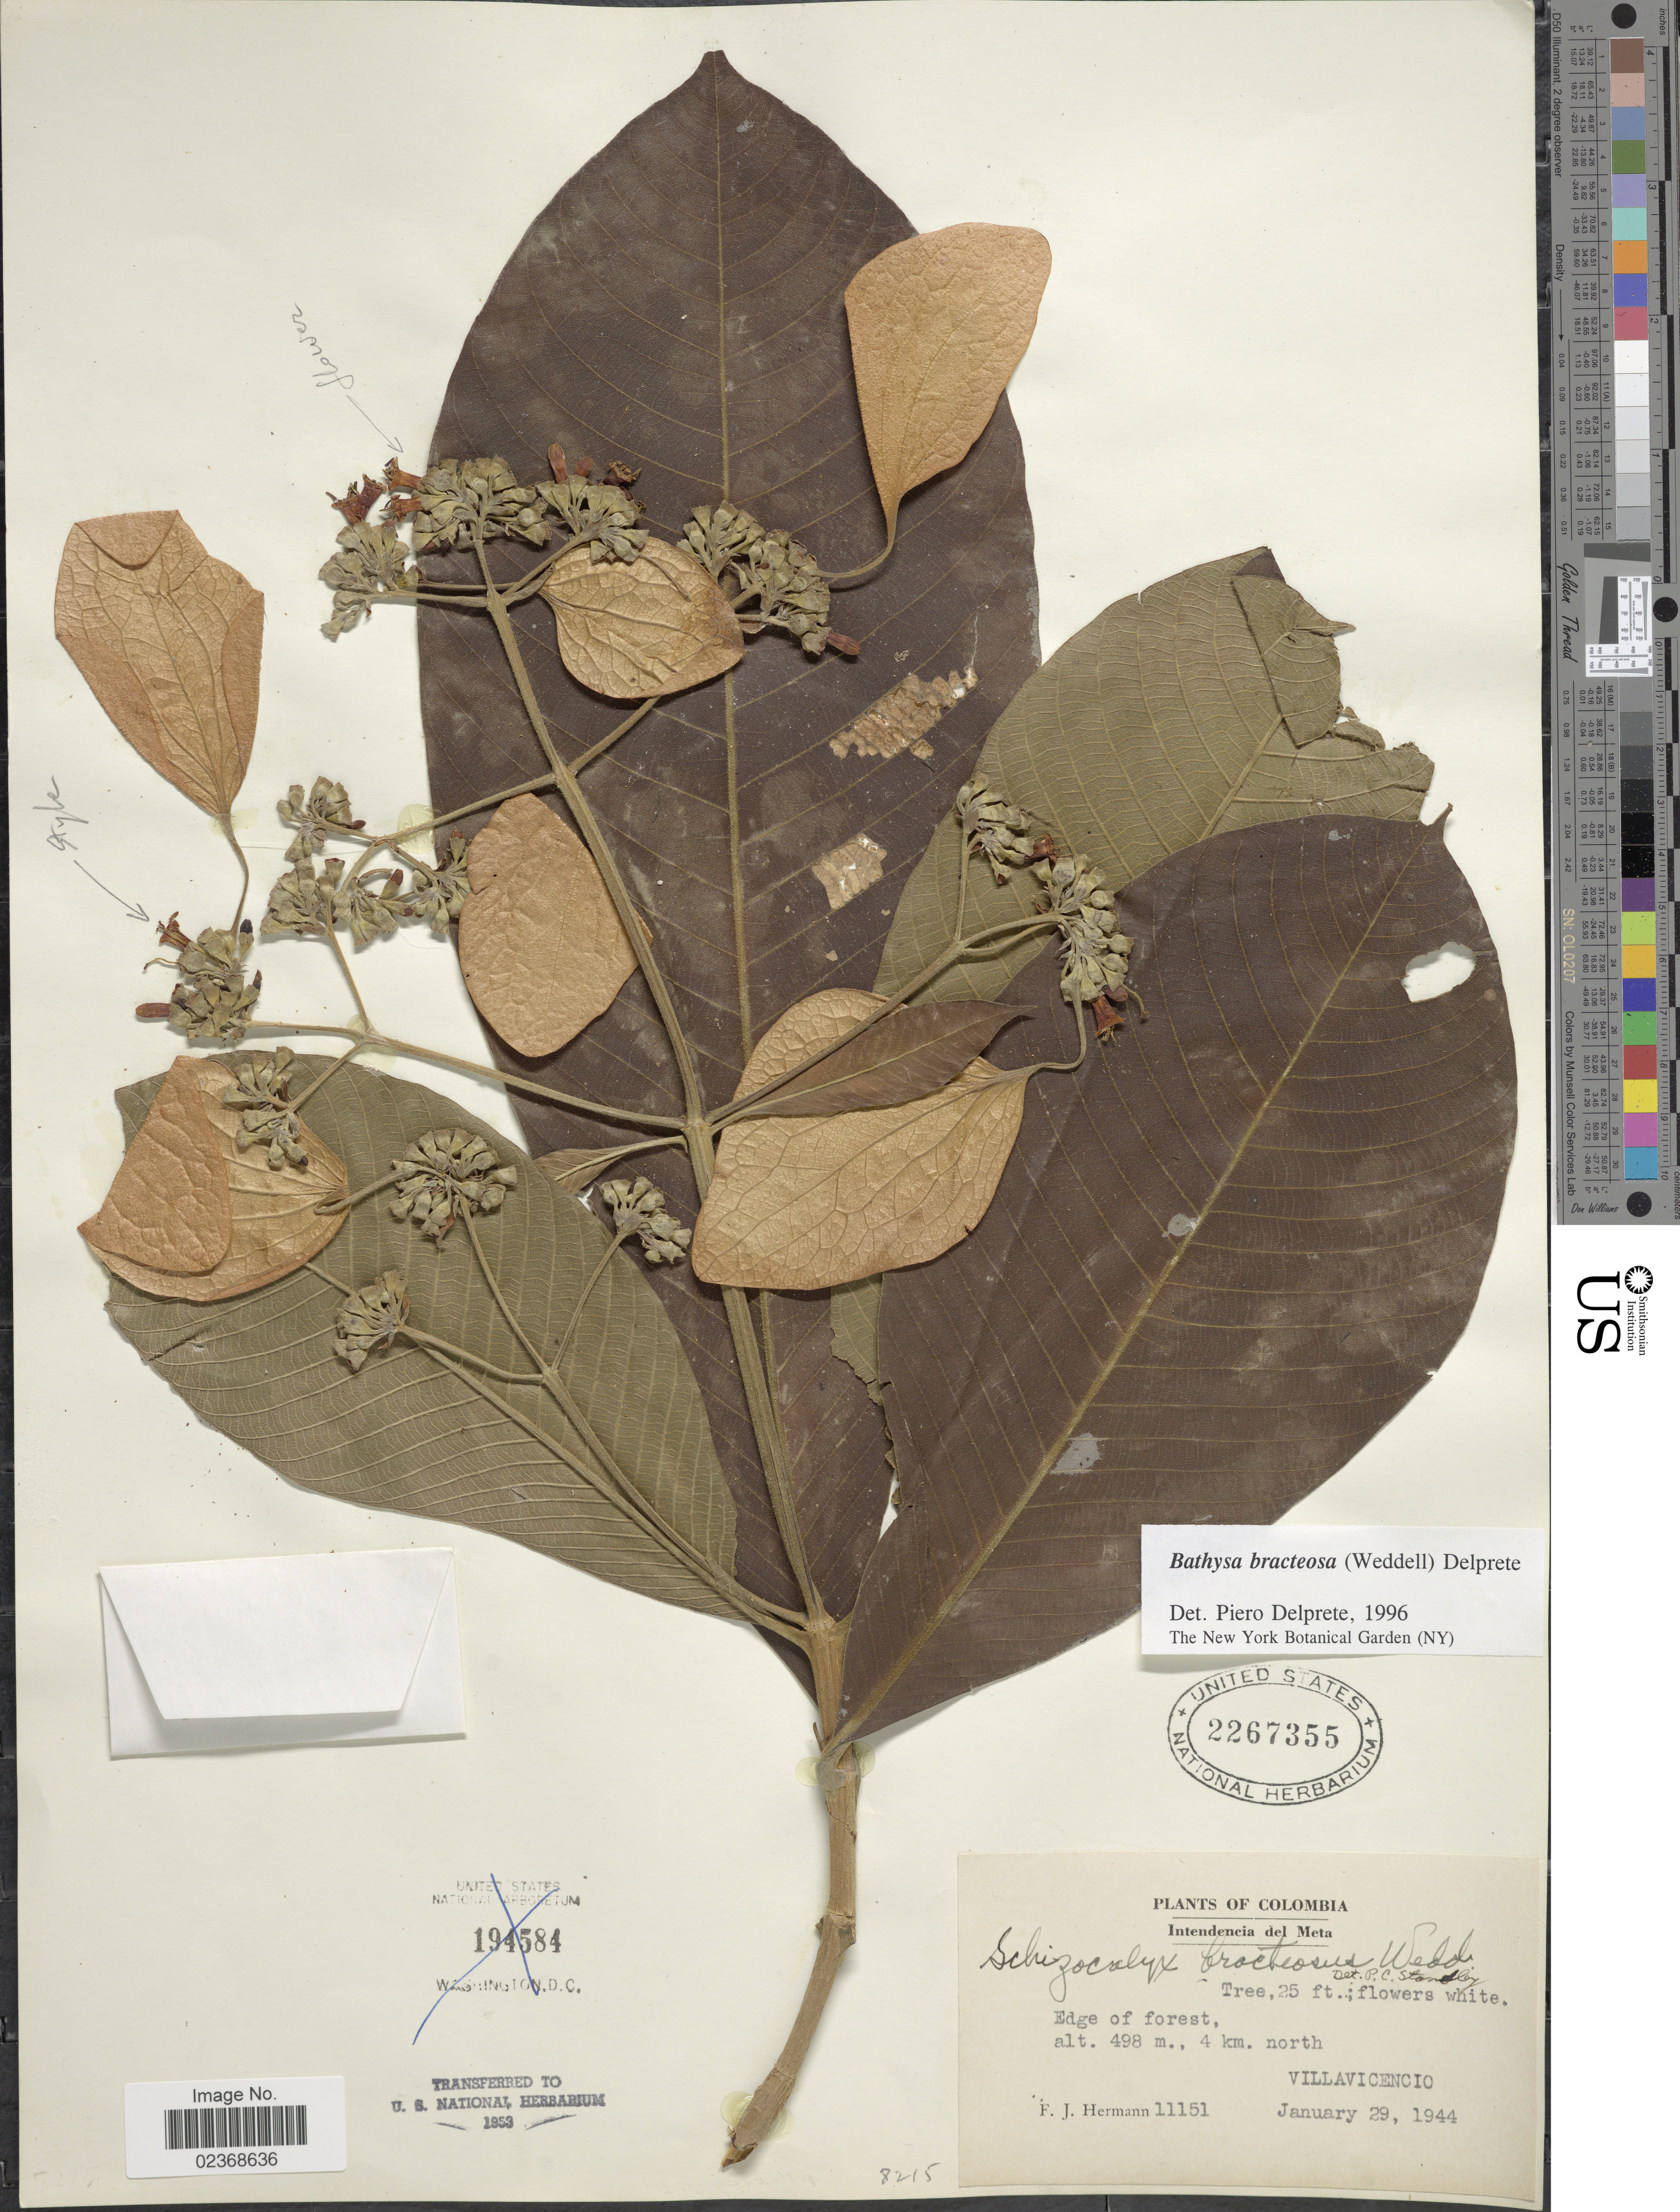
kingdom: Plantae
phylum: Tracheophyta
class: Magnoliopsida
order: Gentianales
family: Rubiaceae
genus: Schizocalyx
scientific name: Schizocalyx bracteosus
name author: Wedd.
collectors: F. J. Hermann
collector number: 11151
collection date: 1944-01-29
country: Colombia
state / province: Meta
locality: Edge of forest, 4 km. north, Villavicencio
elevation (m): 498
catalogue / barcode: US 2267355